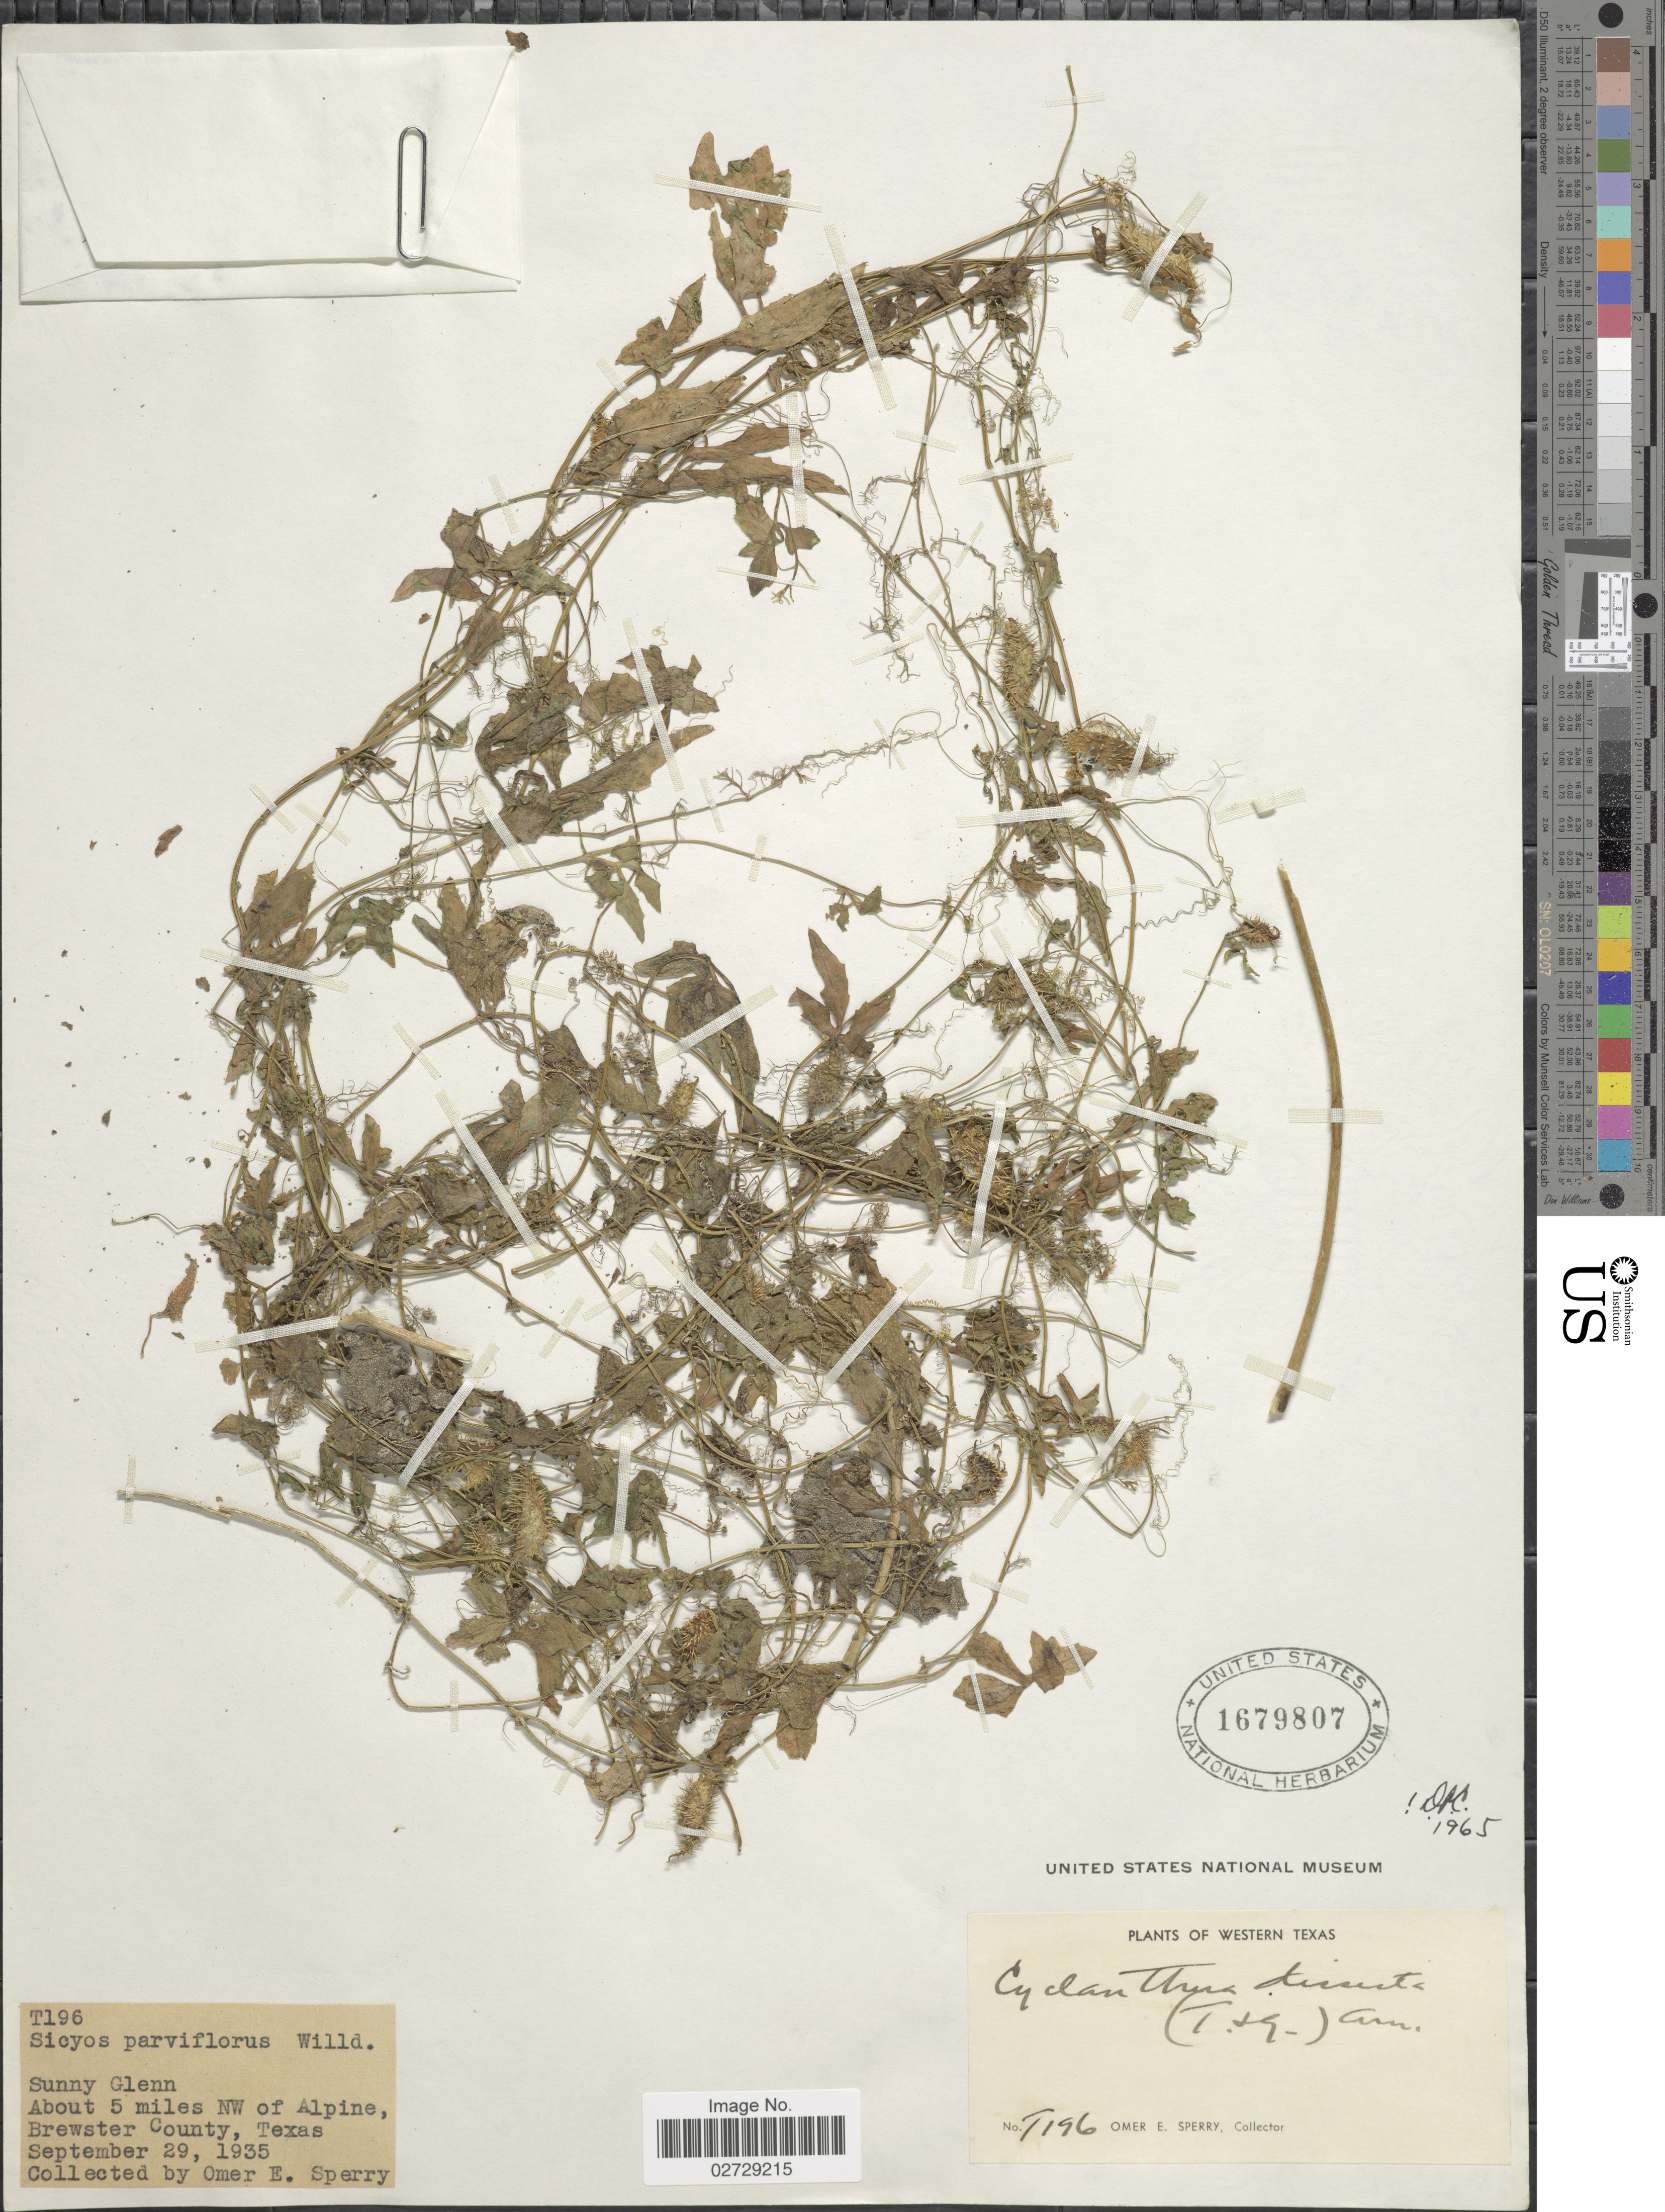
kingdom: Plantae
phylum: Tracheophyta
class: Magnoliopsida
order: Cucurbitales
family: Cucurbitaceae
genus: Cyclanthera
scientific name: Cyclanthera dissecta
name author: (Torr. & A. Gray) Arn.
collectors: O. E. Sperry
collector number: T196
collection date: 1935-09-29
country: United States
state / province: Texas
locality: Sunny Glenn, About 5 miles NW of Alpine. Brewster County.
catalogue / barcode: US 1679807